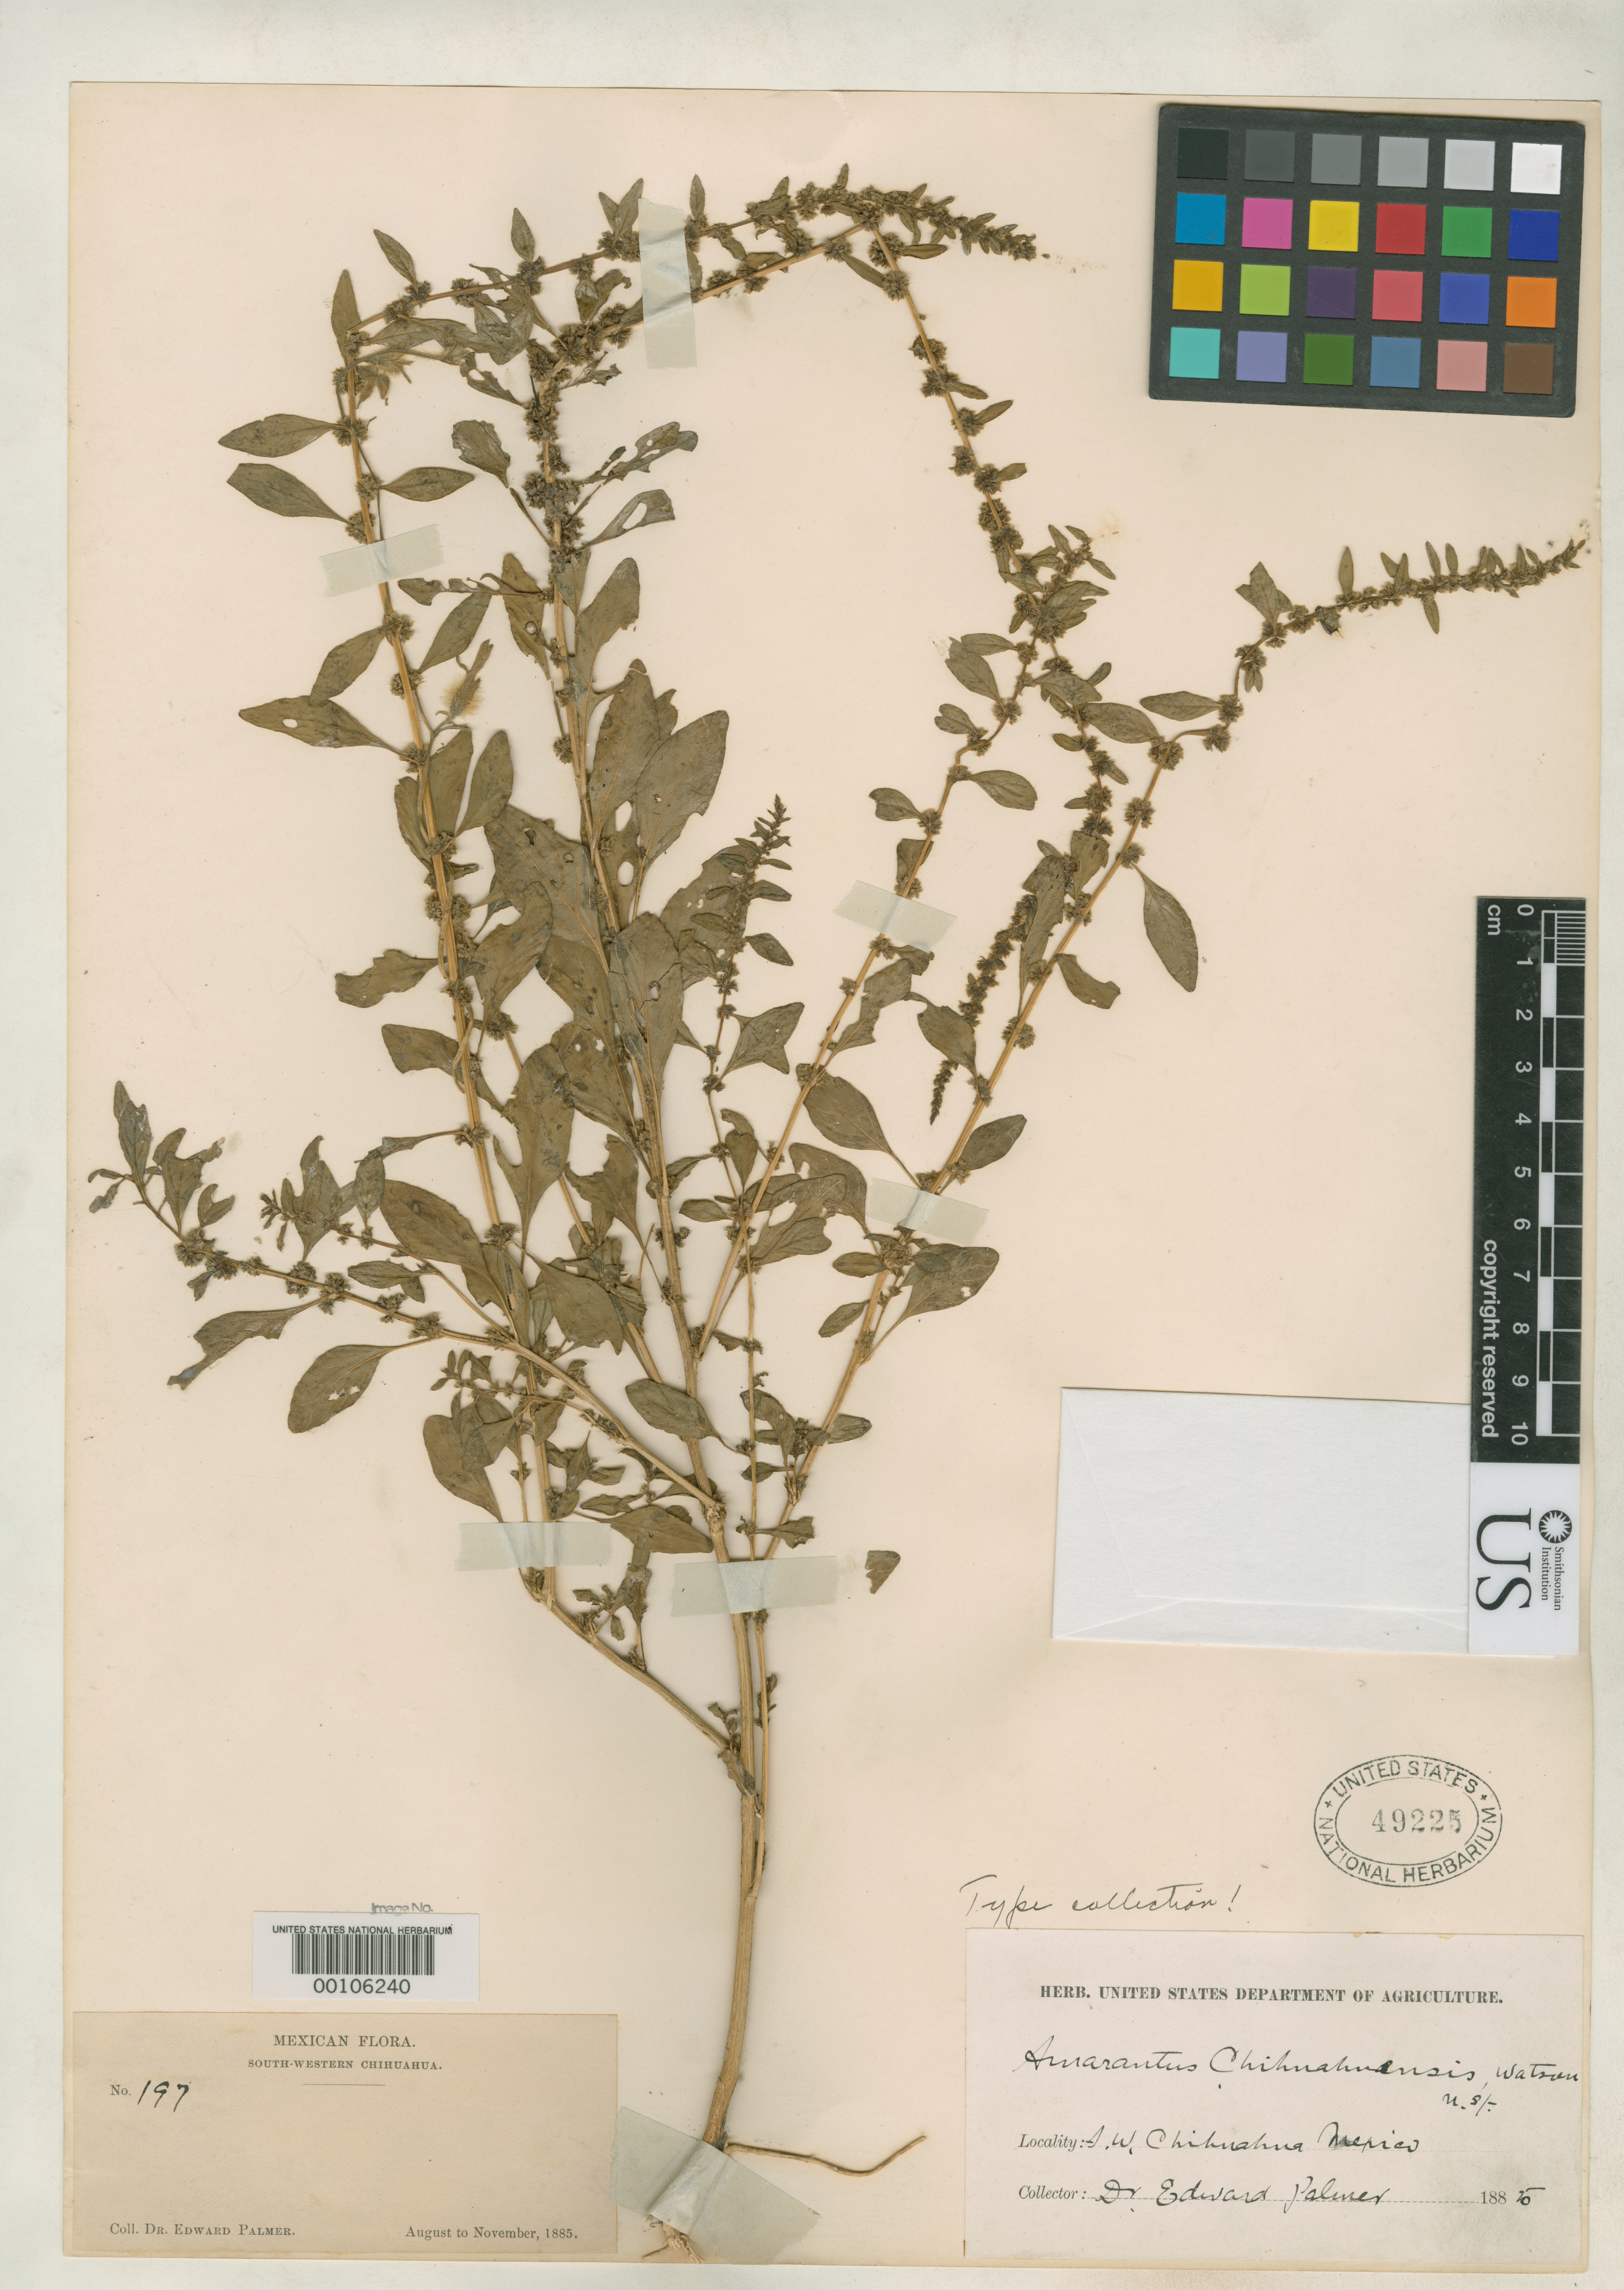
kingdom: Plantae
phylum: Tracheophyta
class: Magnoliopsida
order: Caryophyllales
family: Amaranthaceae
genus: Amaranthus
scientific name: Amaranthus chihuahuensis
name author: S. Watson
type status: Type Collection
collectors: E. Palmer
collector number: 197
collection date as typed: Aug 1885 to -- Nov 1885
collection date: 1885-08/1885-11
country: Mexico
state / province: Chihuahua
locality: Chihuahua, Hacienda San Miguel.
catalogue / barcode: US 49225